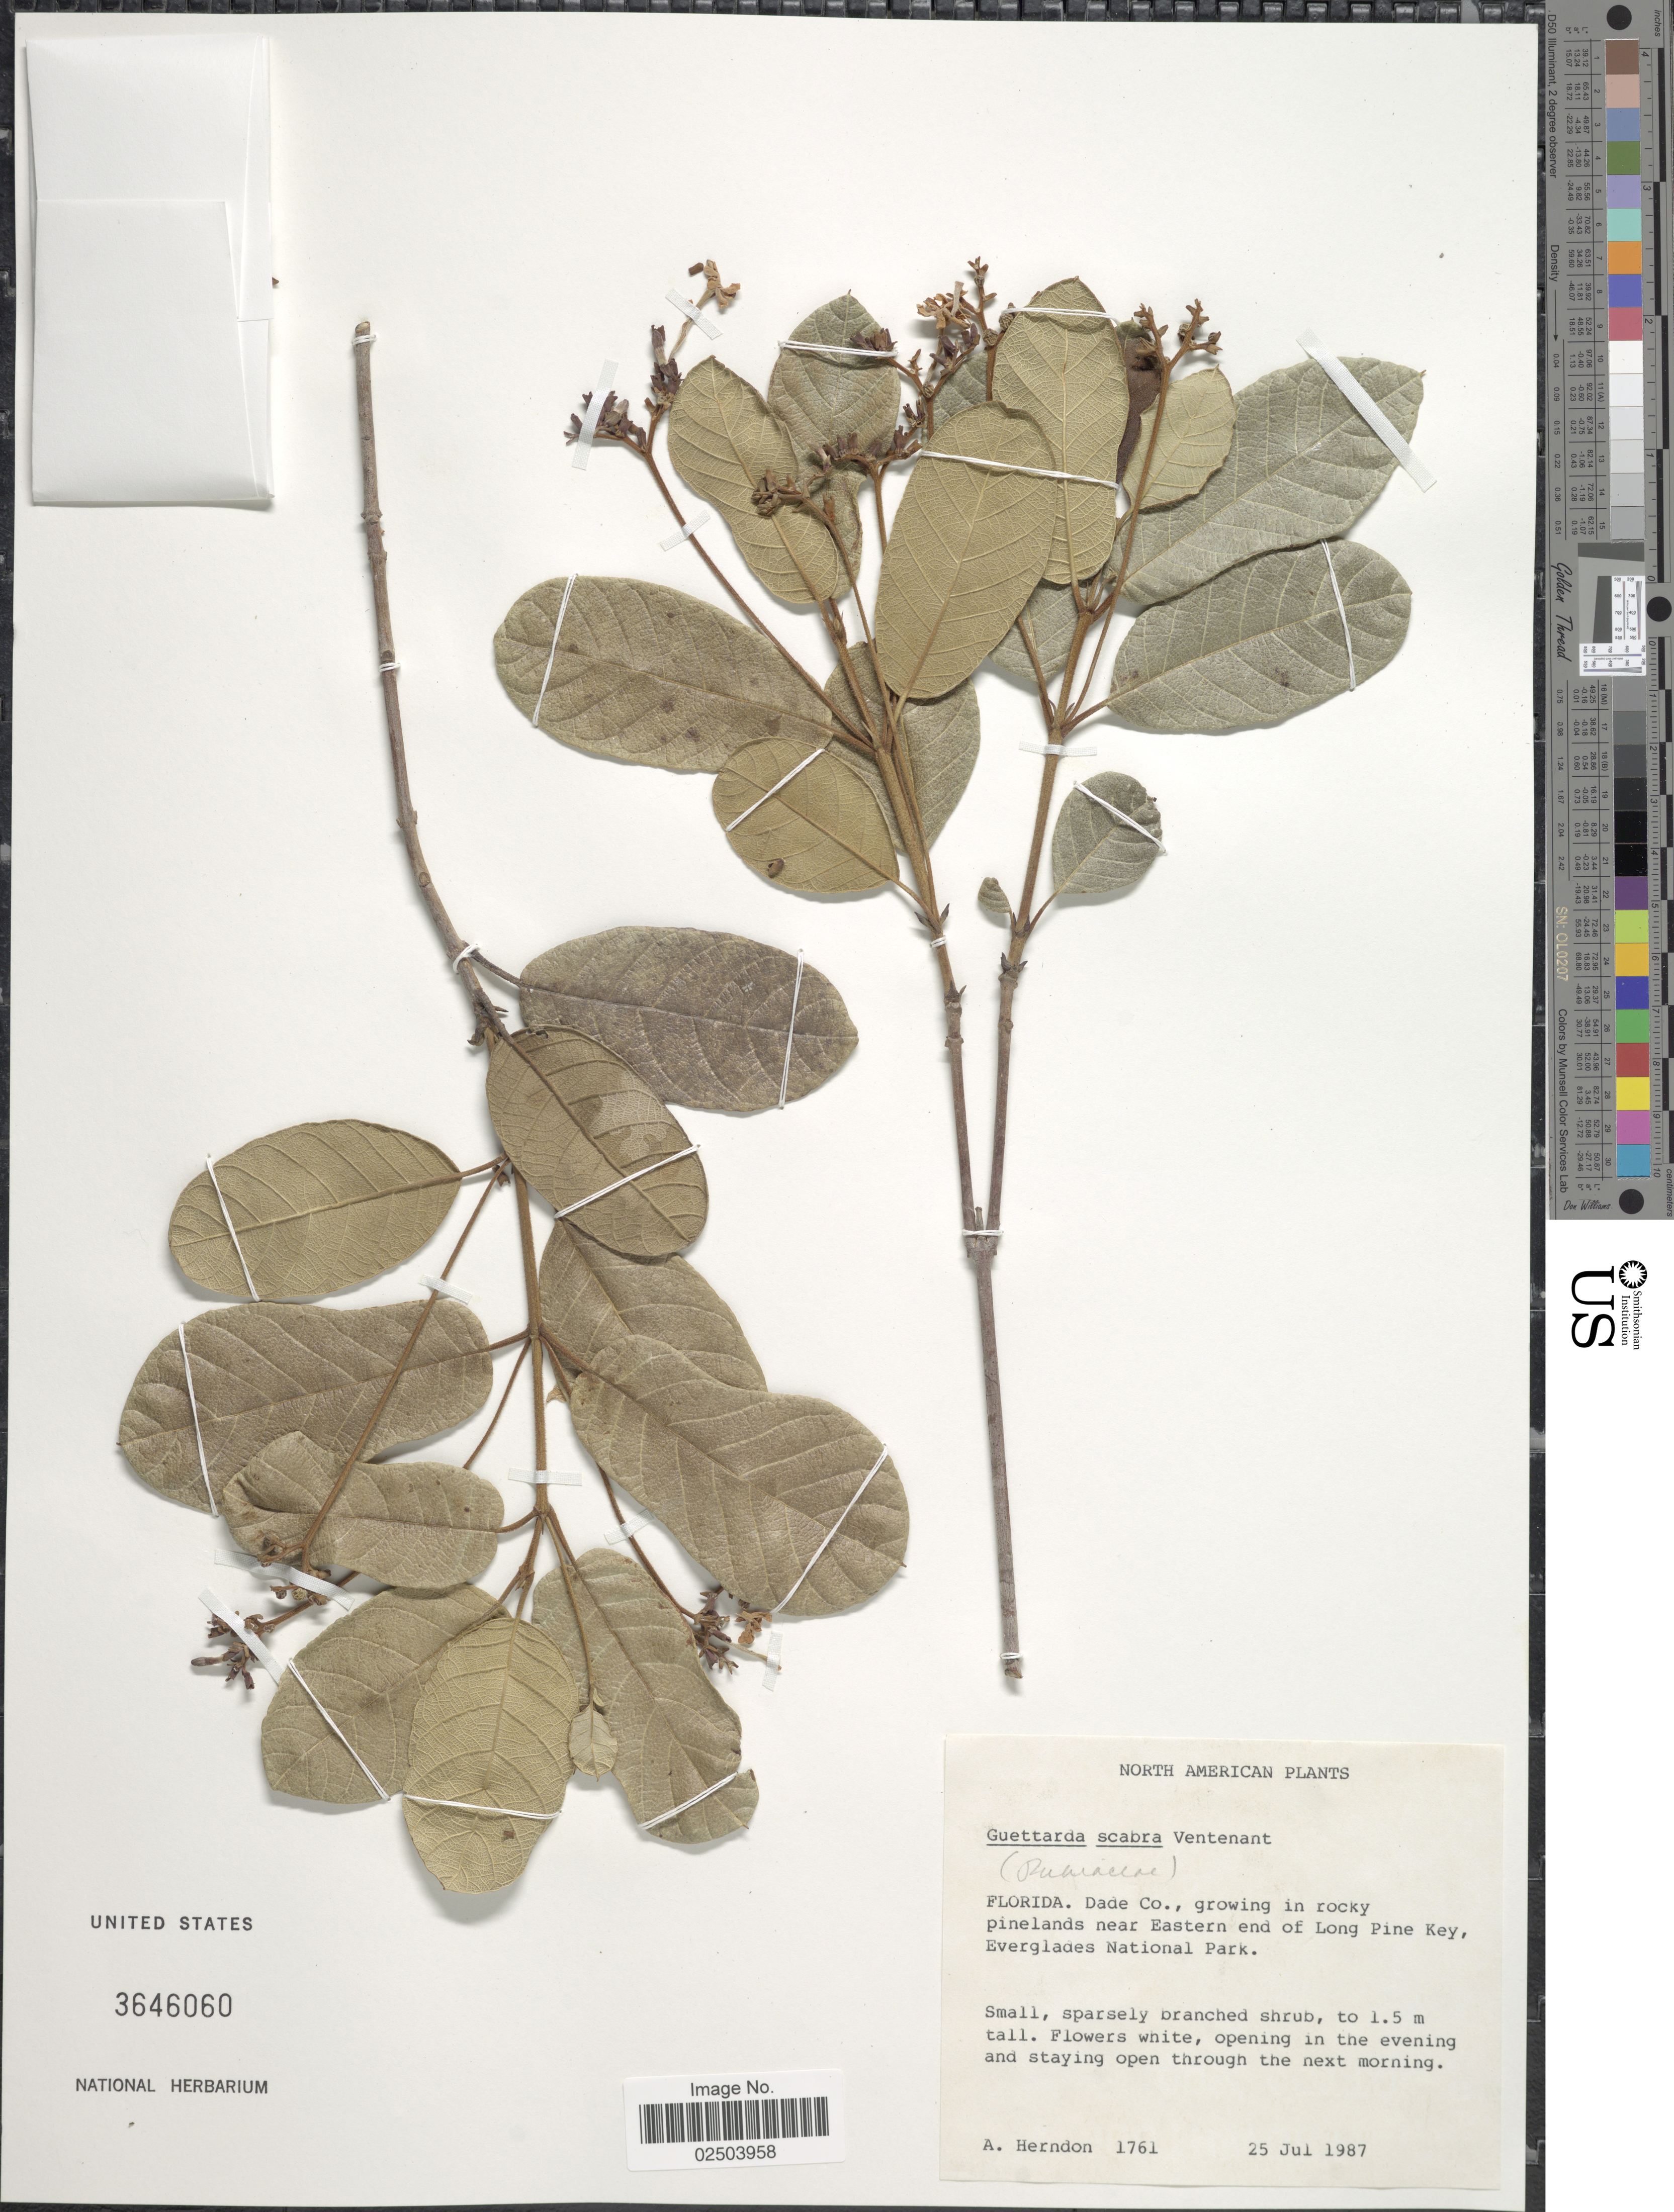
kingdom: Plantae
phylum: Tracheophyta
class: Magnoliopsida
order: Gentianales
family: Rubiaceae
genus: Guettarda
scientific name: Guettarda scabra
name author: (L.) Vent.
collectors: A. Herndon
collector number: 1761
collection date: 1987-07-25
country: United States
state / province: Florida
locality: Dade Co., growing in rocky pinelands near Eastern end of Long Pine Key, Everglades National Park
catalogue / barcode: US 3646060